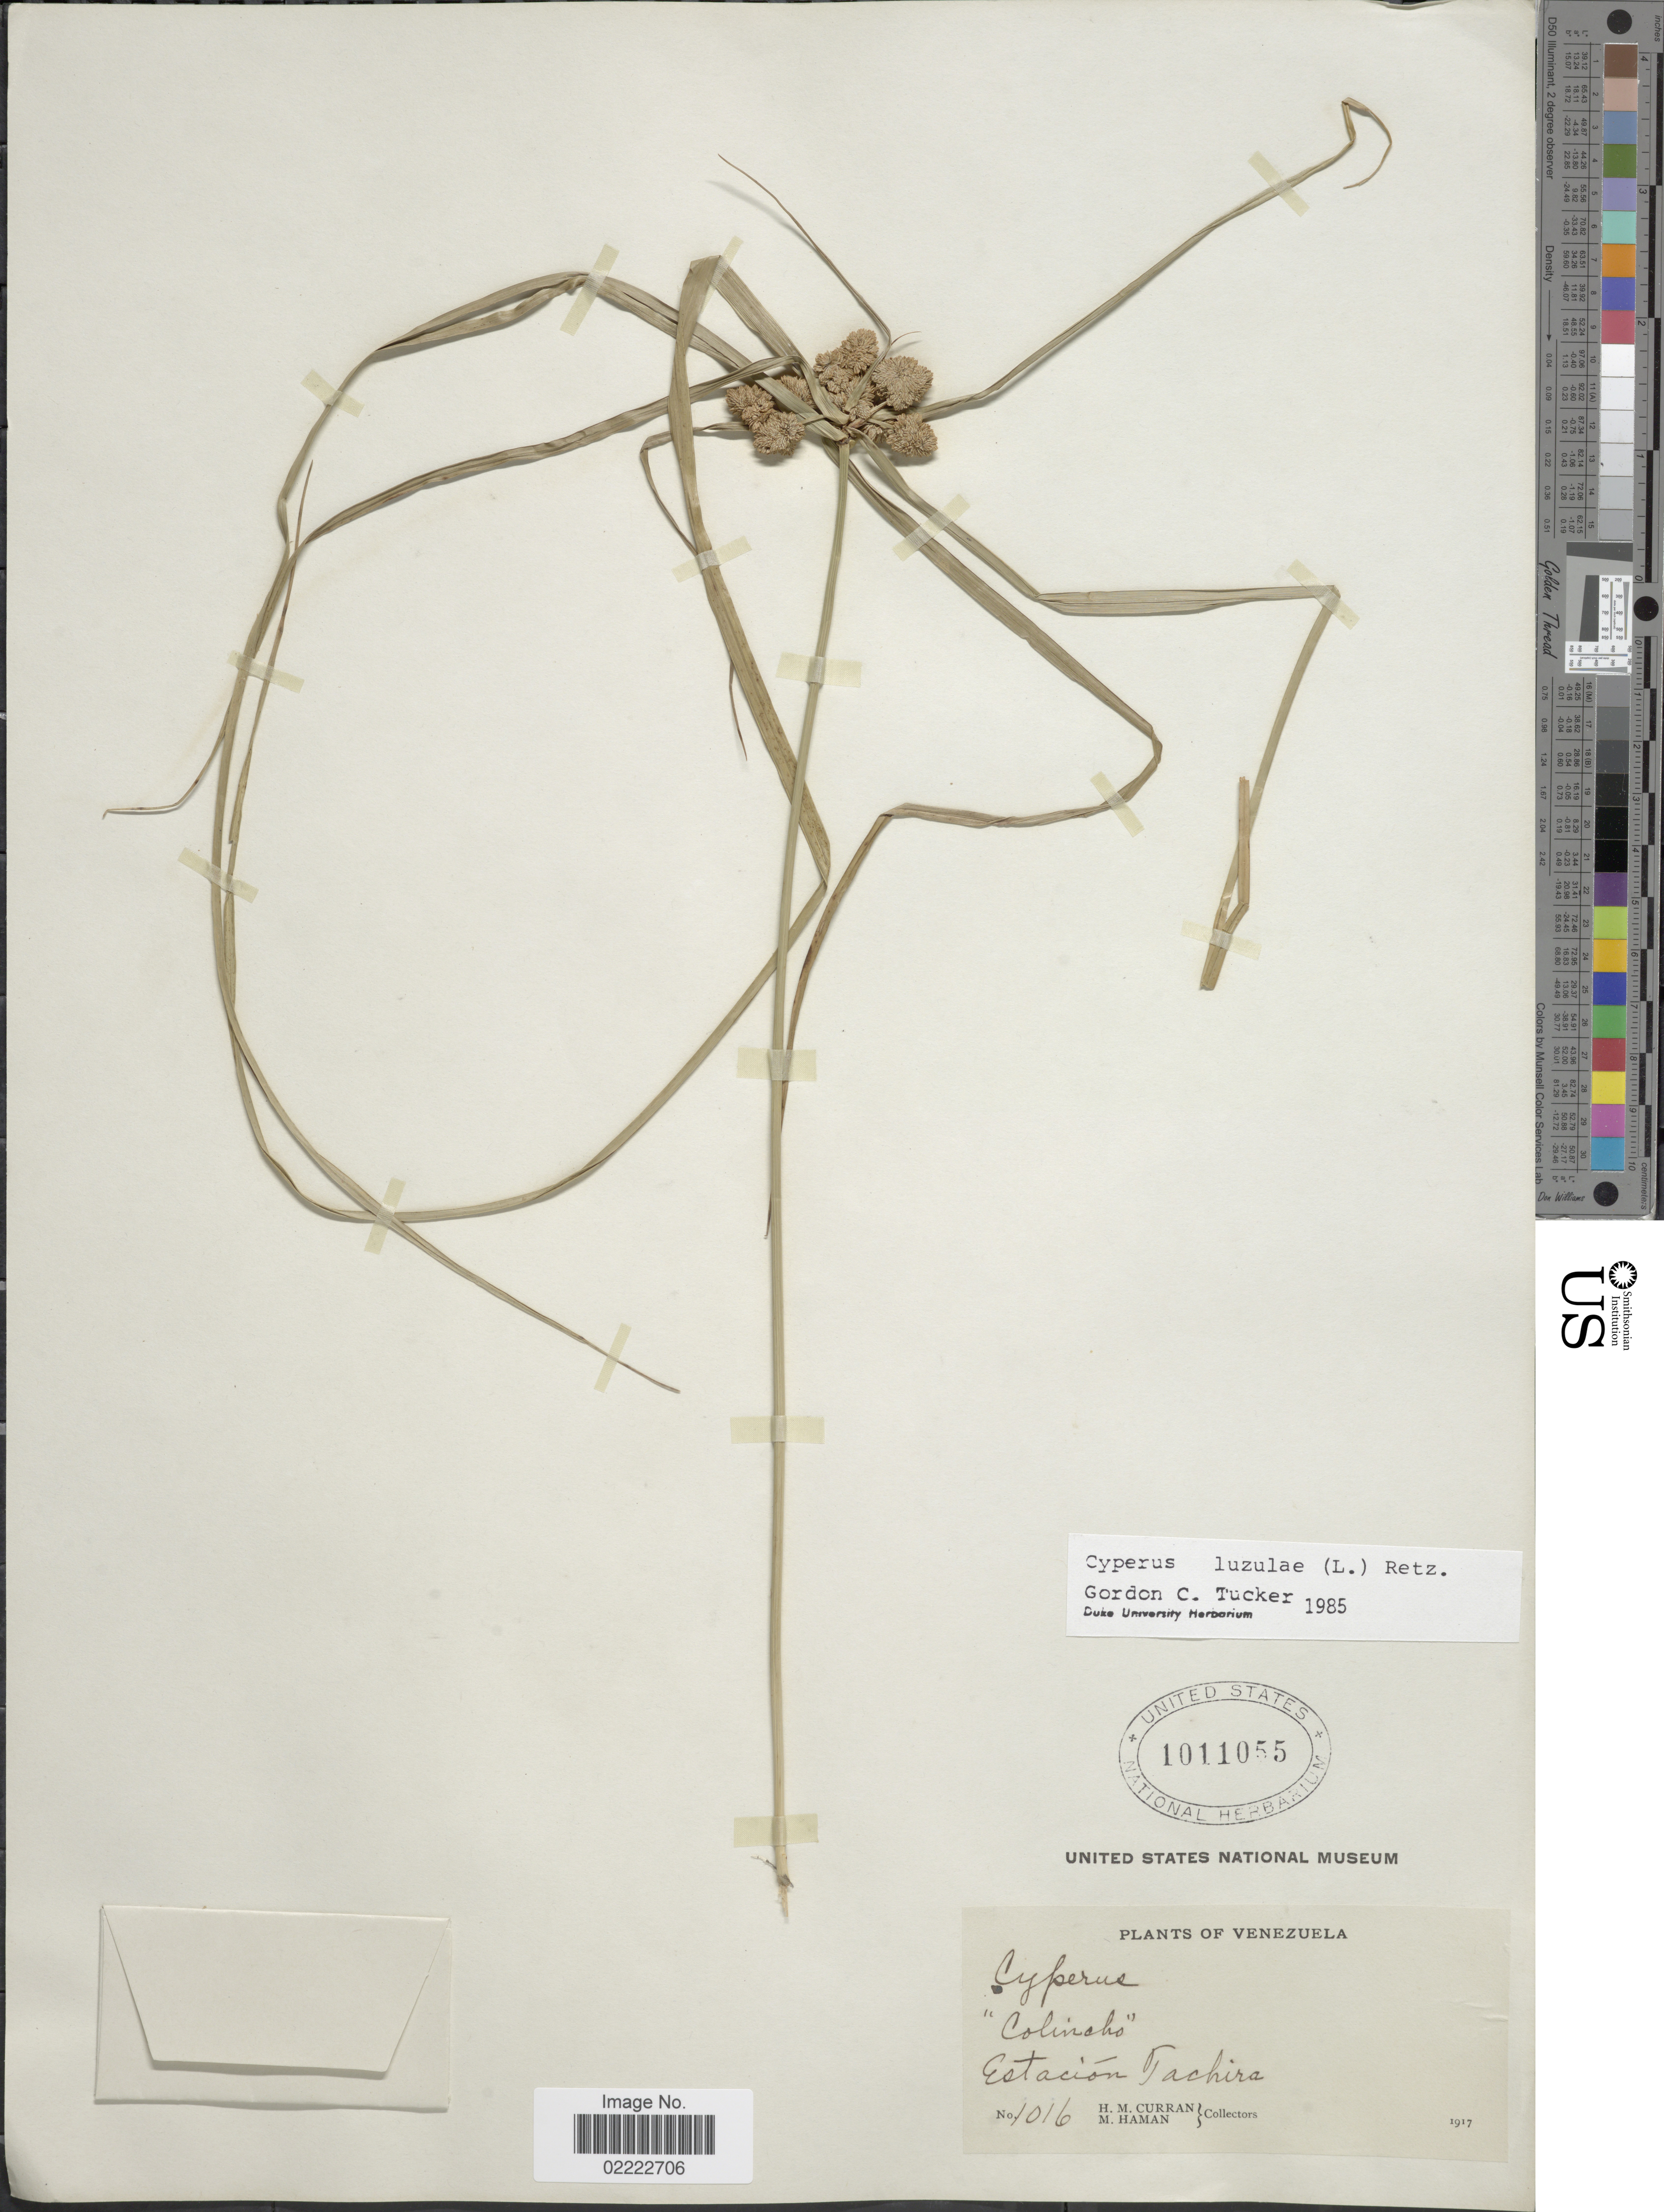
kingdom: Plantae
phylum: Tracheophyta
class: Liliopsida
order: Poales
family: Cyperaceae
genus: Cyperus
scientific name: Cyperus luzulae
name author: (L.) Rottb. ex Retz.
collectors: H. M. Curran & M. Haman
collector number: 1016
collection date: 1917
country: Venezuela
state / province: Tachira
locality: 'Colincho', Estación Tachira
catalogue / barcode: US 1011055